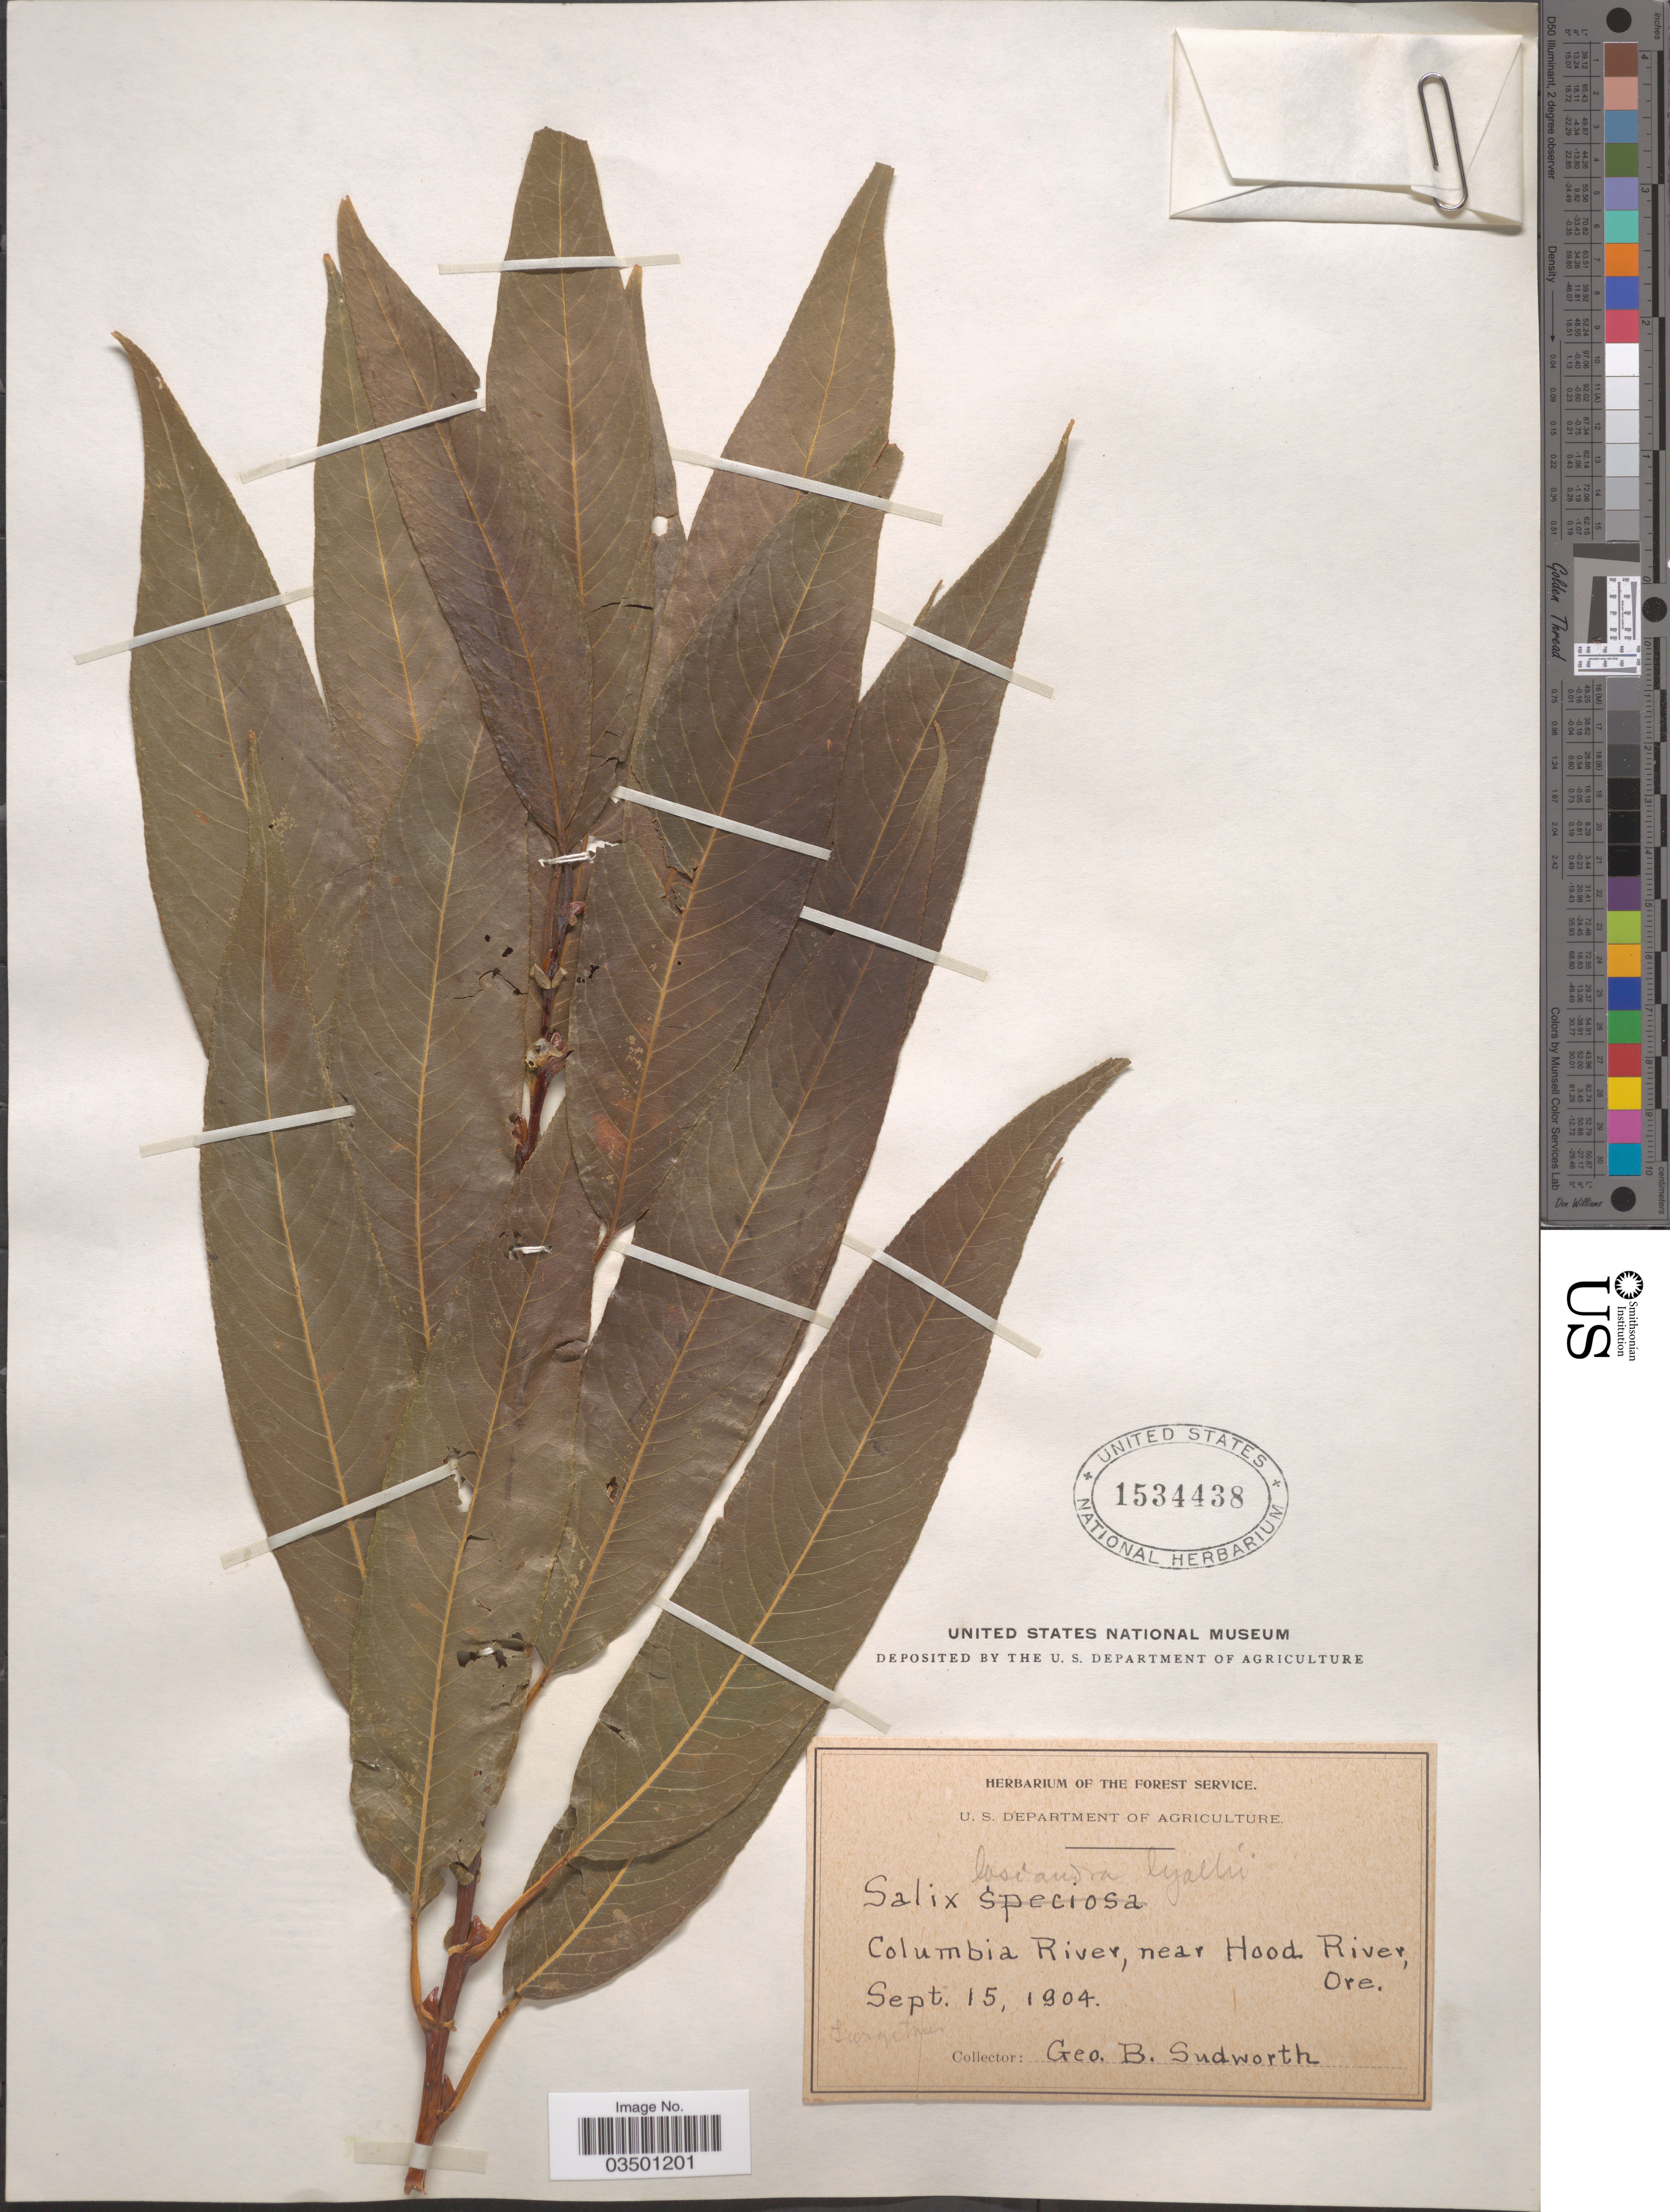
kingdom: Plantae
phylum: Tracheophyta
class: Magnoliopsida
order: Malpighiales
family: Salicaceae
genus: Salix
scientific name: Salix lasiandra var. lyallii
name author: Sarg.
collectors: G. B. Sudworth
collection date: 1904-09-15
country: United States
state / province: Oregon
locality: Columbia River, near Hood River.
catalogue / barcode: US 1534438